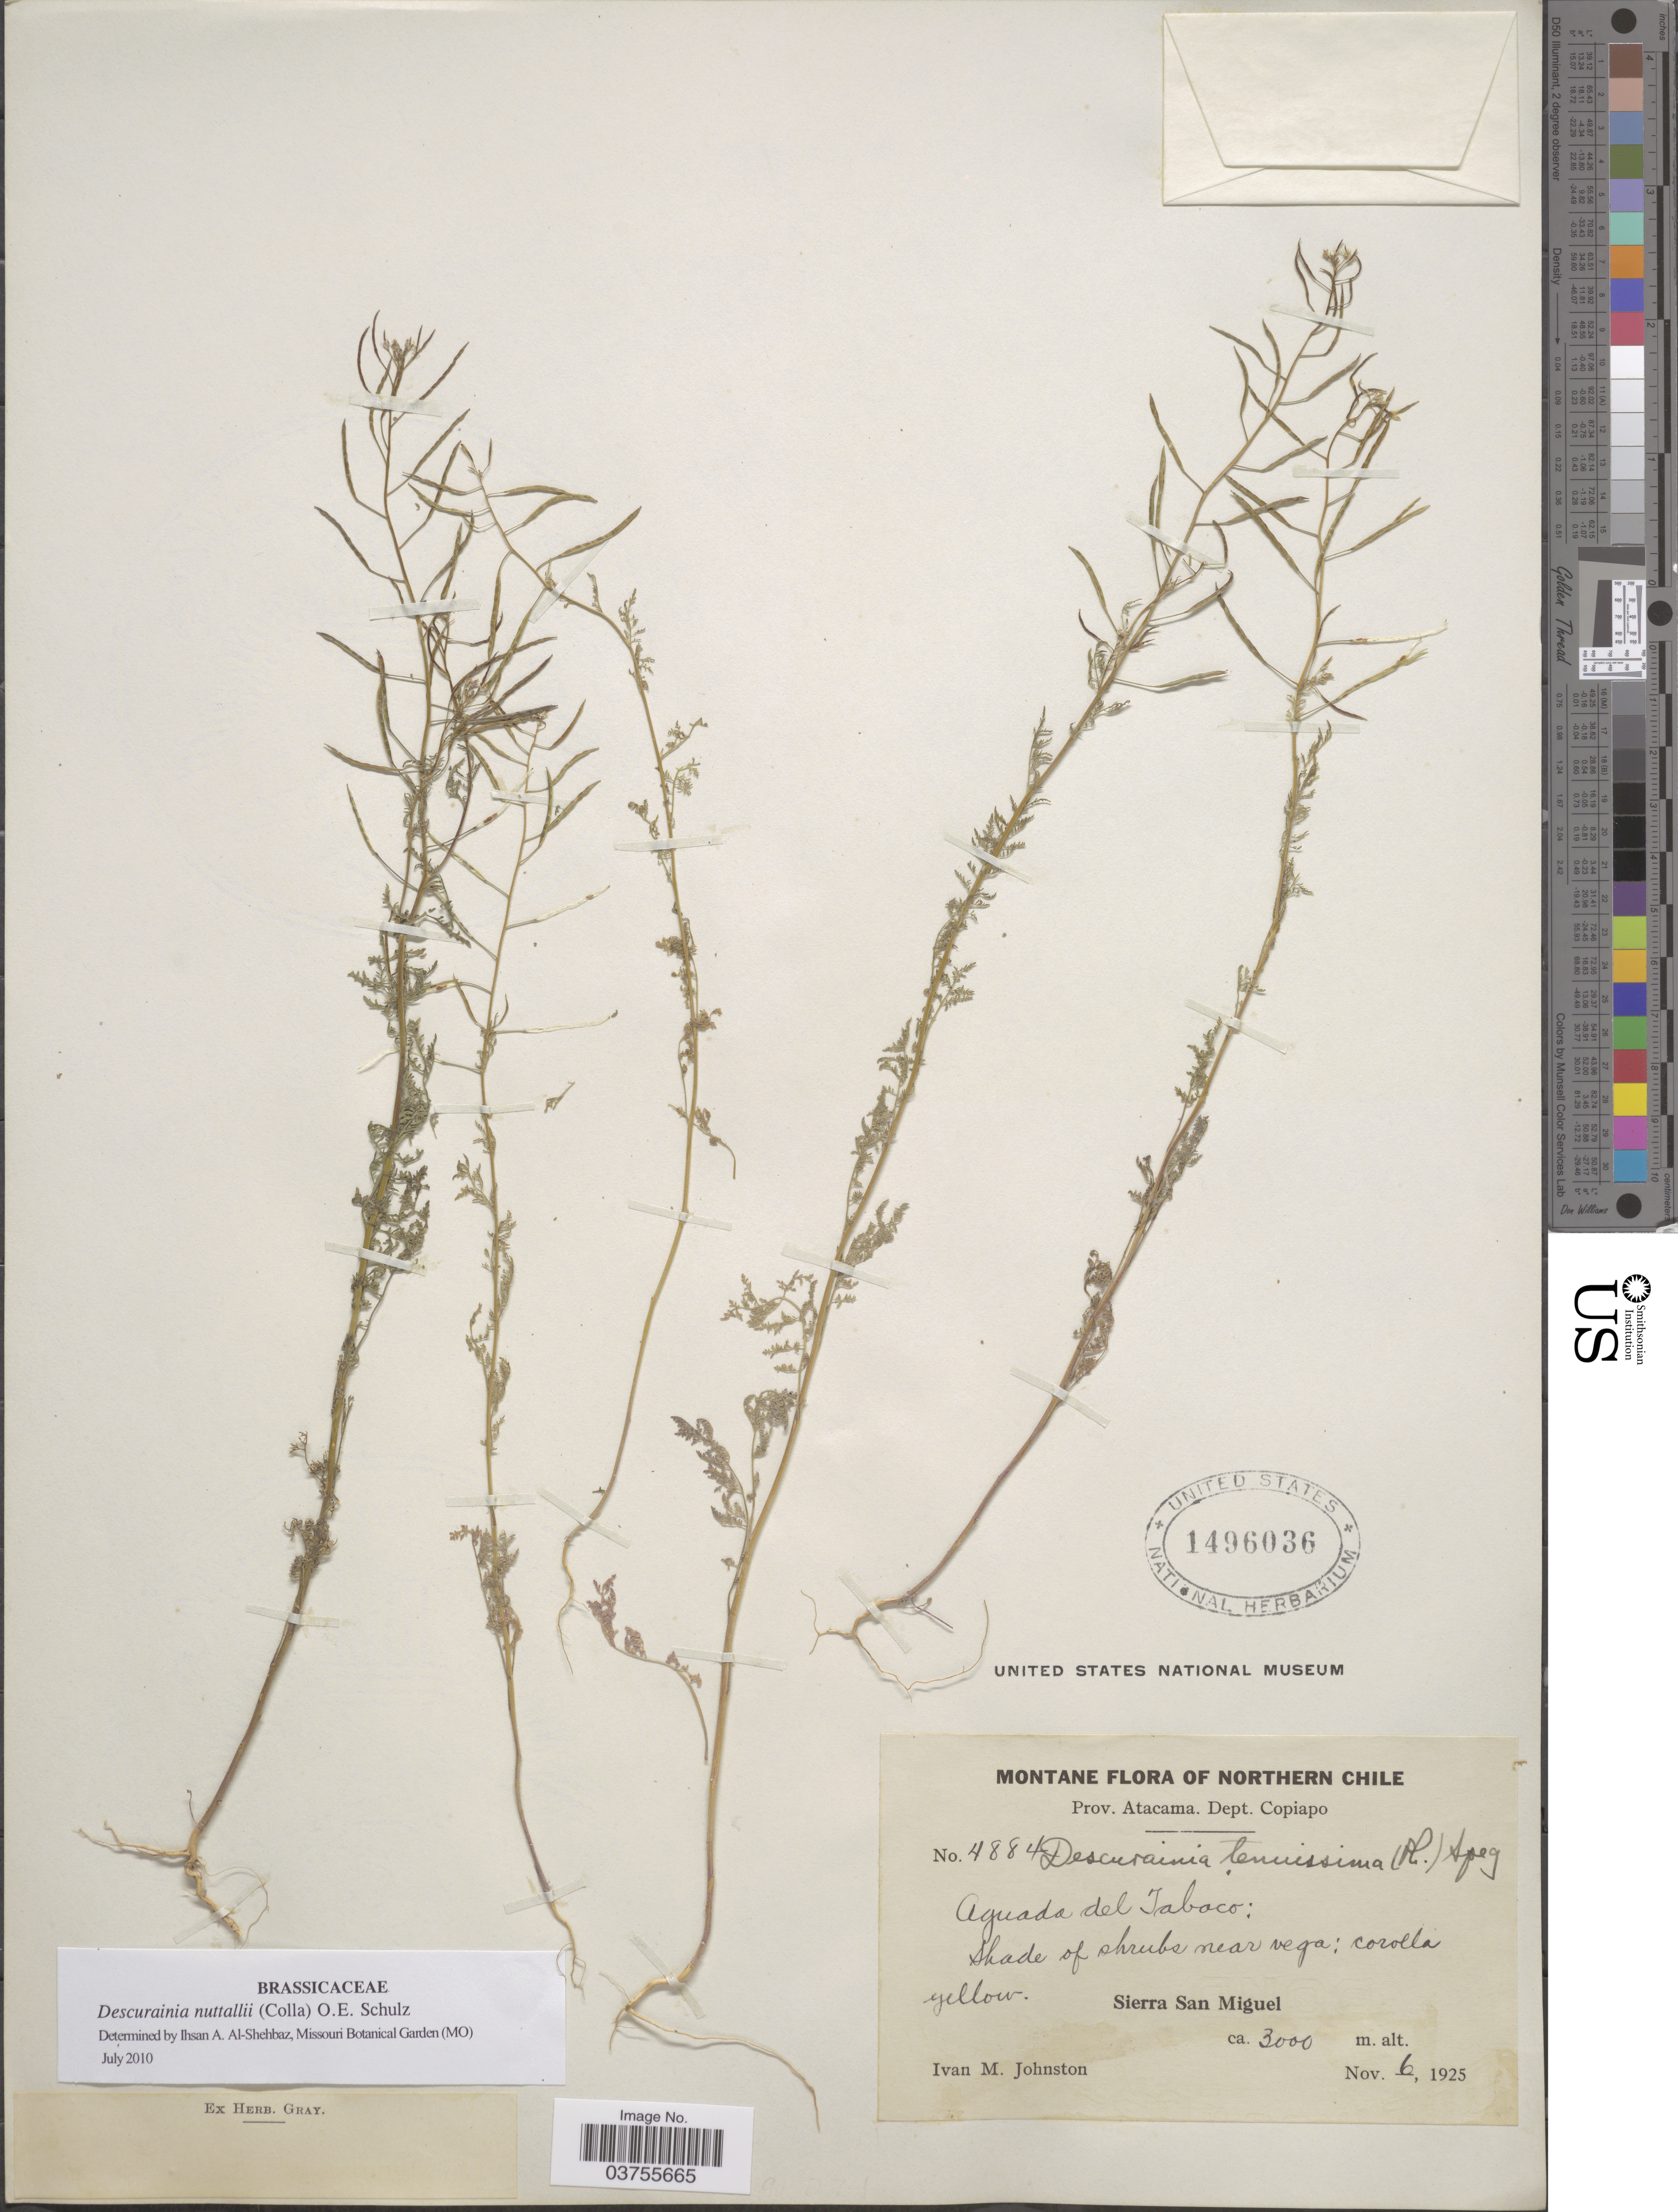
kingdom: Plantae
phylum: Tracheophyta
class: Magnoliopsida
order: Brassicales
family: Brassicaceae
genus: Descurainia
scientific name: Descurainia nuttallii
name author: (Colla & C.A. Mey.) O.E. Schulz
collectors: I.M. Johnston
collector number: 4884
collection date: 1925-11-06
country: Chile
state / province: Atacama (III)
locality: Northern Chile. Dept. Copiapo. Aguada del Tabaco: Sierra San Miguel.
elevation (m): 3000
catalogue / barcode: US 1496036